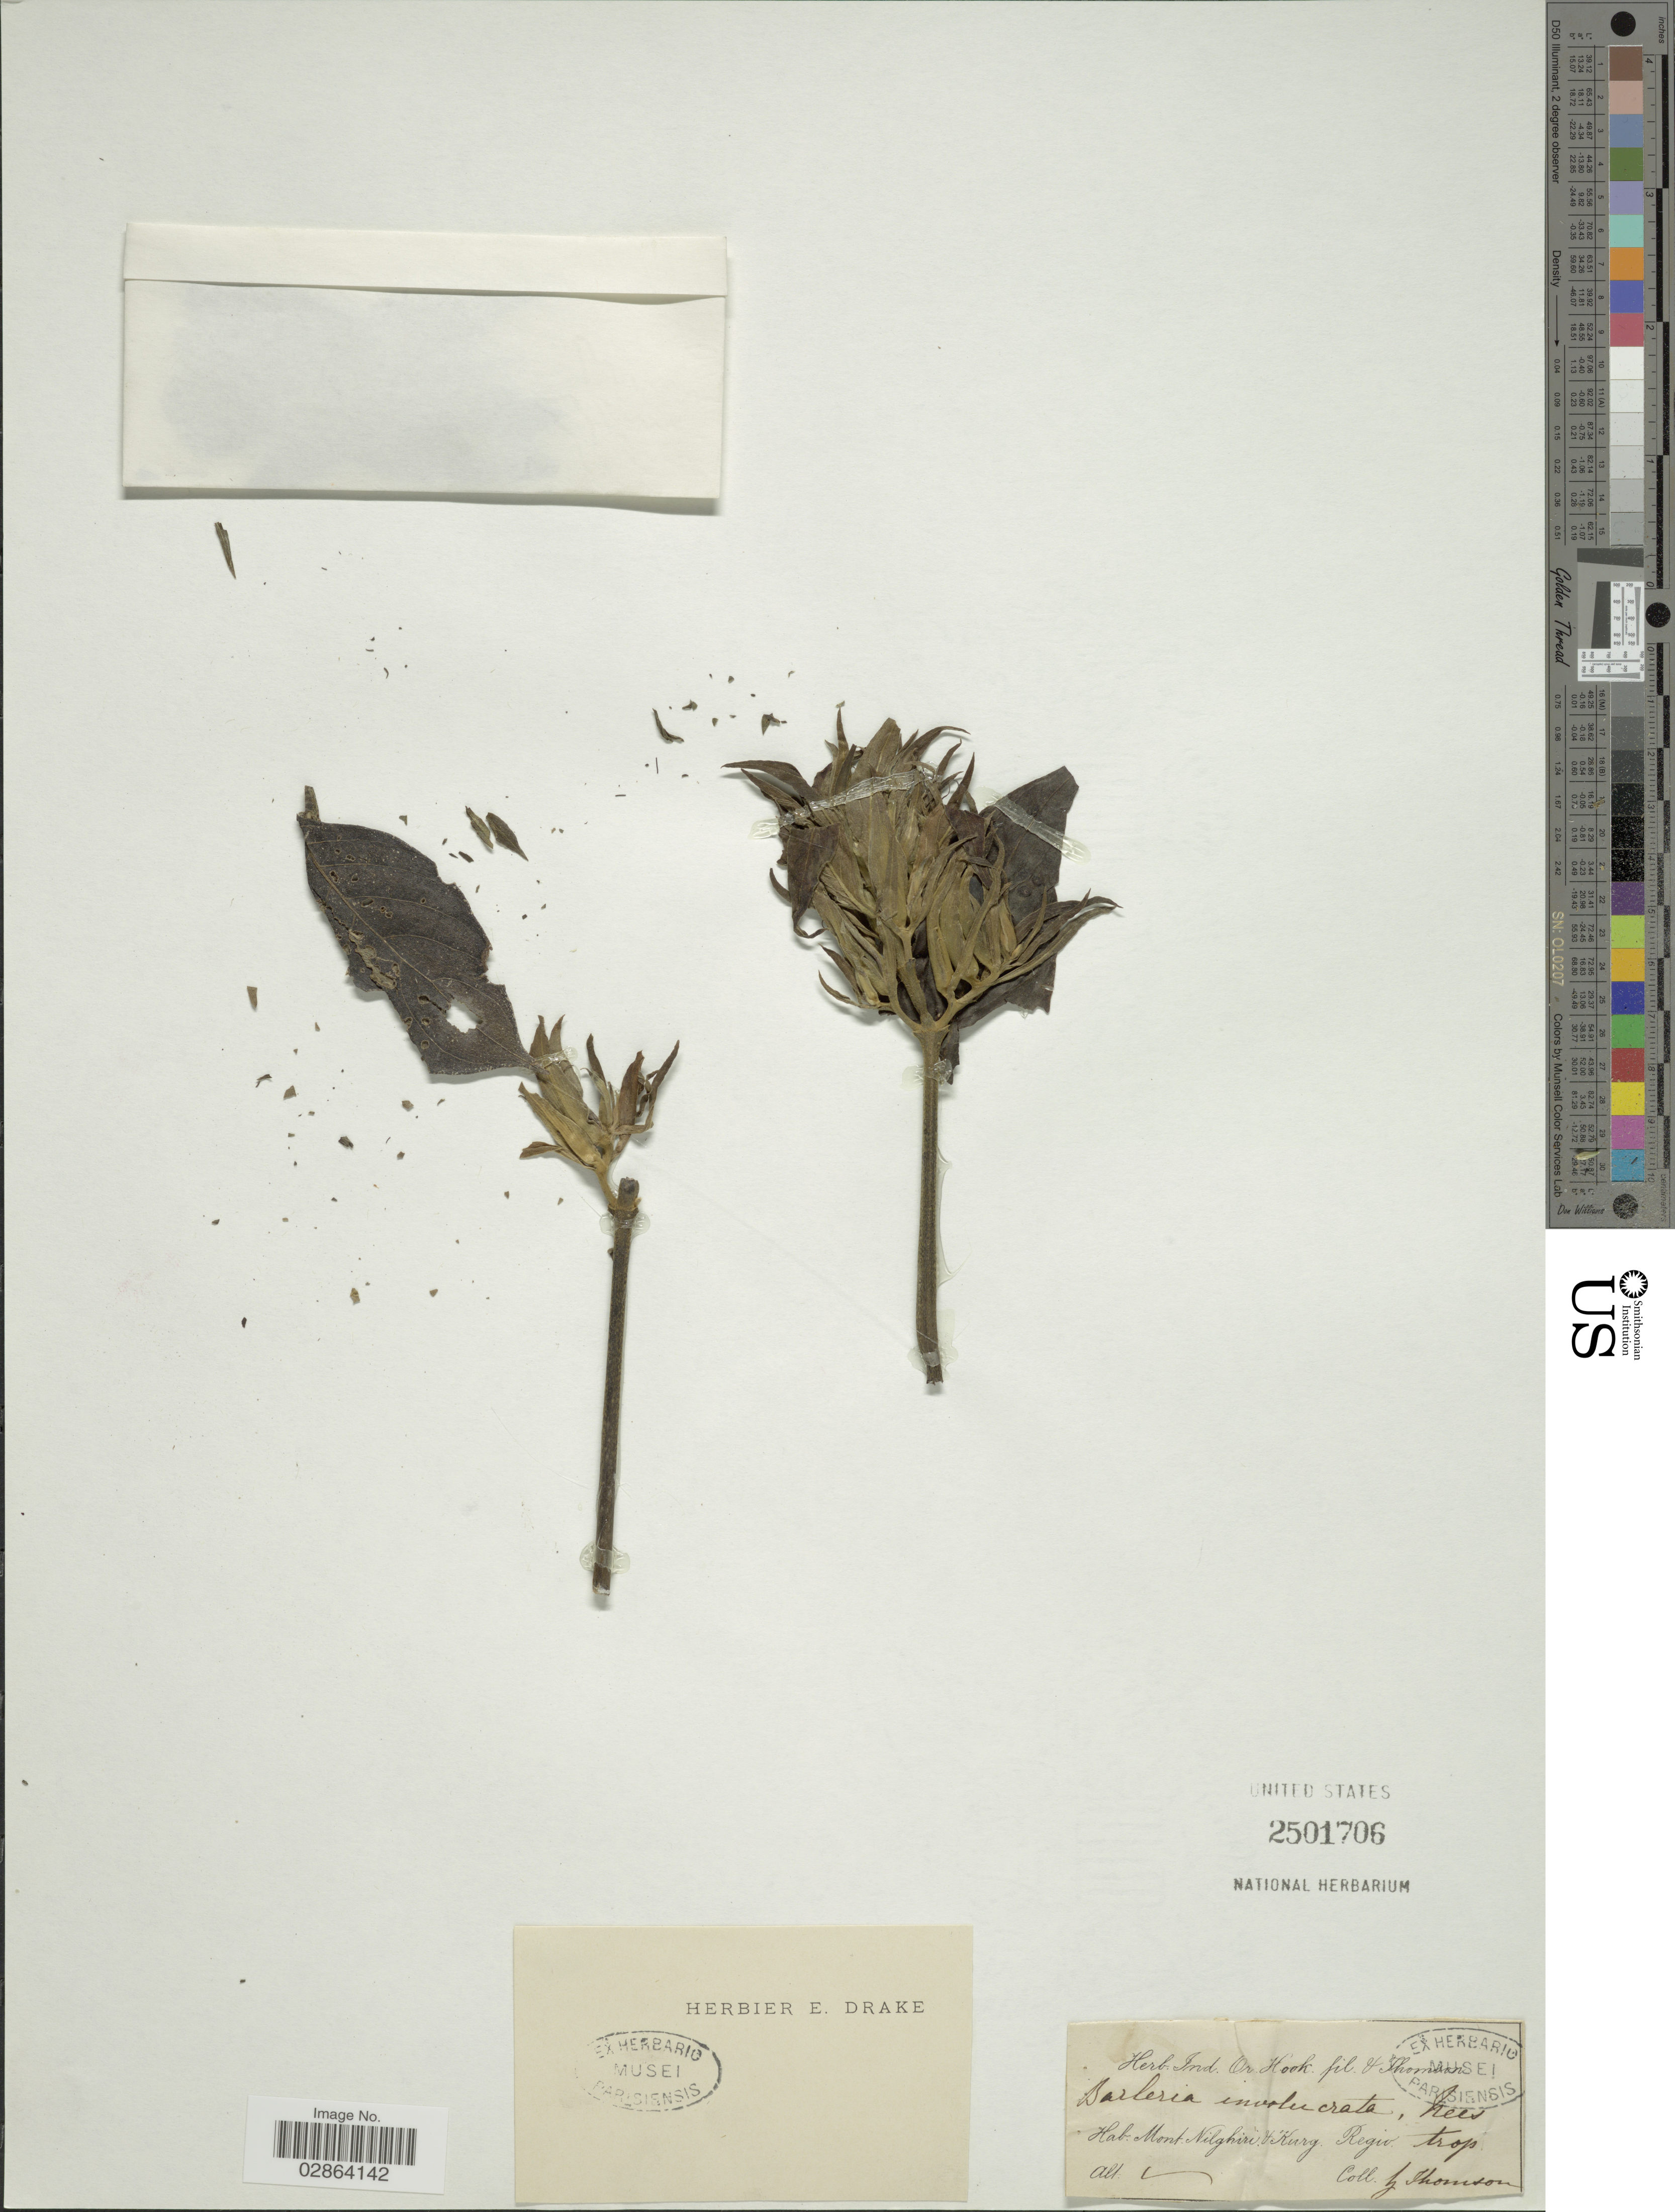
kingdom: Plantae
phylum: Tracheophyta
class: Magnoliopsida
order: Lamiales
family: Acanthaceae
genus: Barleria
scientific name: Barleria involucrata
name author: Nees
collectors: G. Thomson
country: India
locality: Mont.Nilghiri.&.Kurg. Regio. trop.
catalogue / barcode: US 2501706